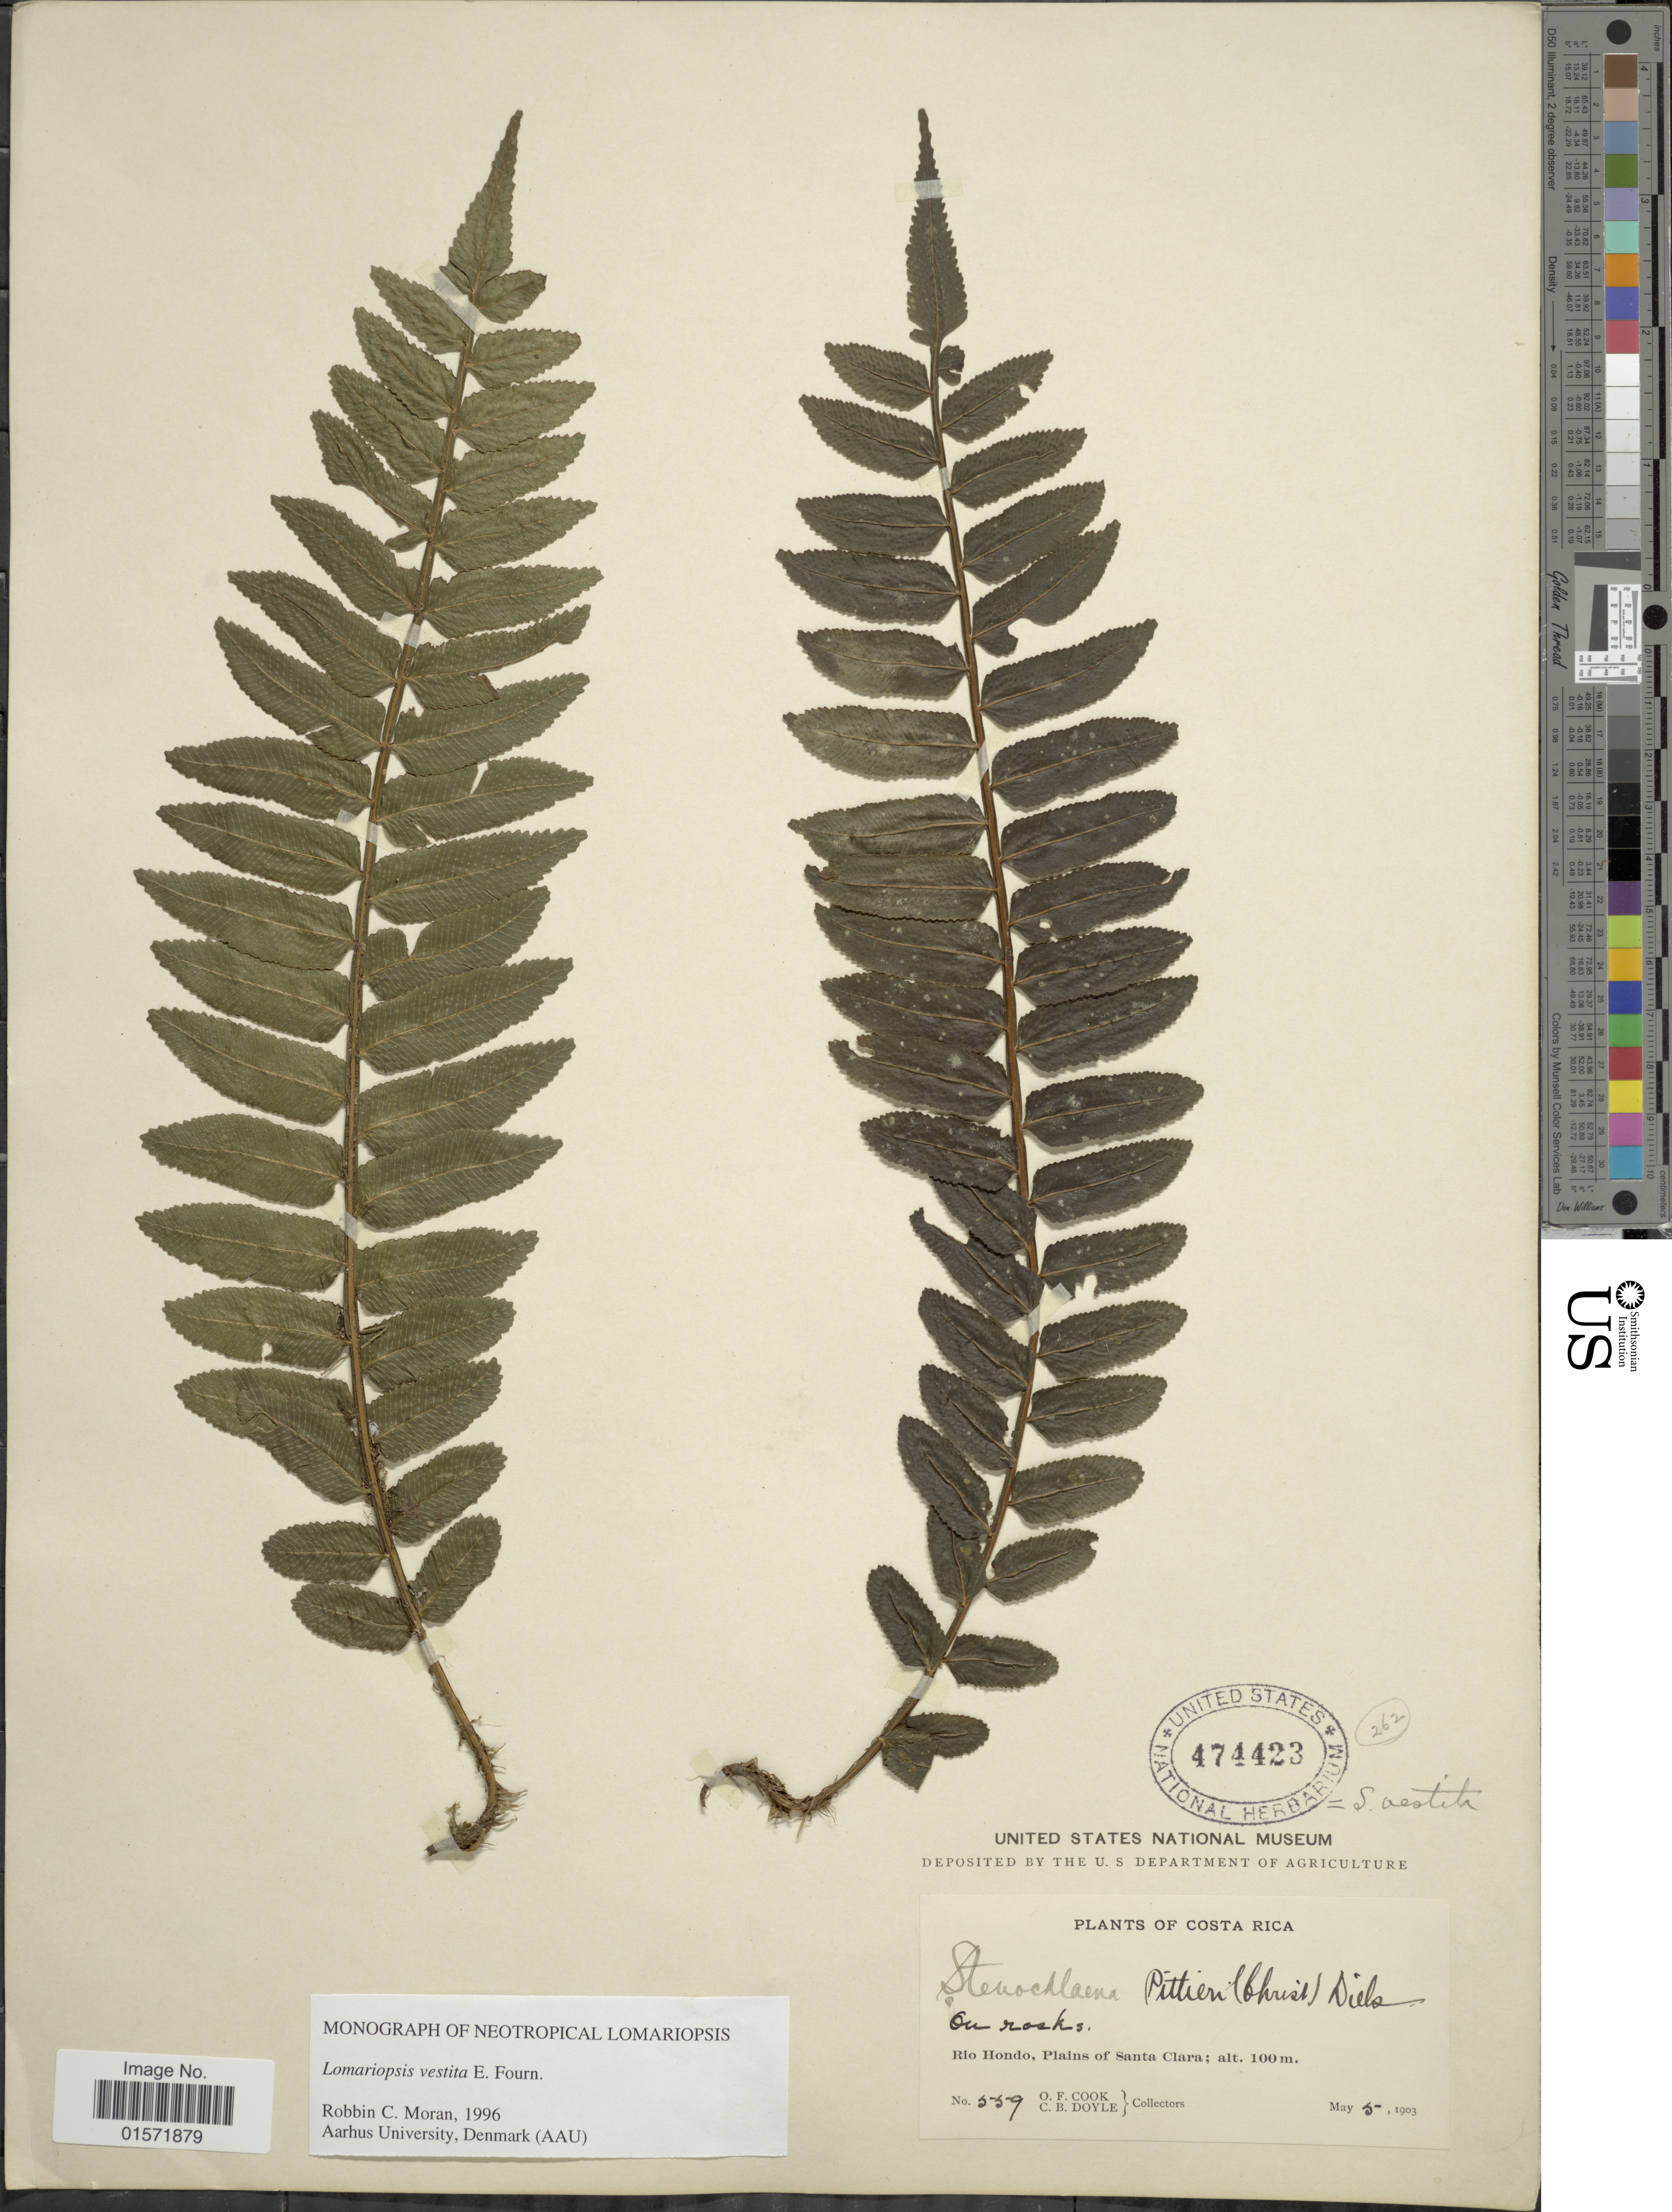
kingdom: Plantae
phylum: Tracheophyta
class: Polypodiopsida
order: Polypodiales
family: Lomariopsidaceae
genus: Lomariopsis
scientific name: Lomariopsis vestita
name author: E. Fourn.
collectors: O. F. Cook & C. Doyle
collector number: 559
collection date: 1903-05-05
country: Costa Rica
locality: Rio Hondo, Plains of Santa Clara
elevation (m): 100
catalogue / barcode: US 474423